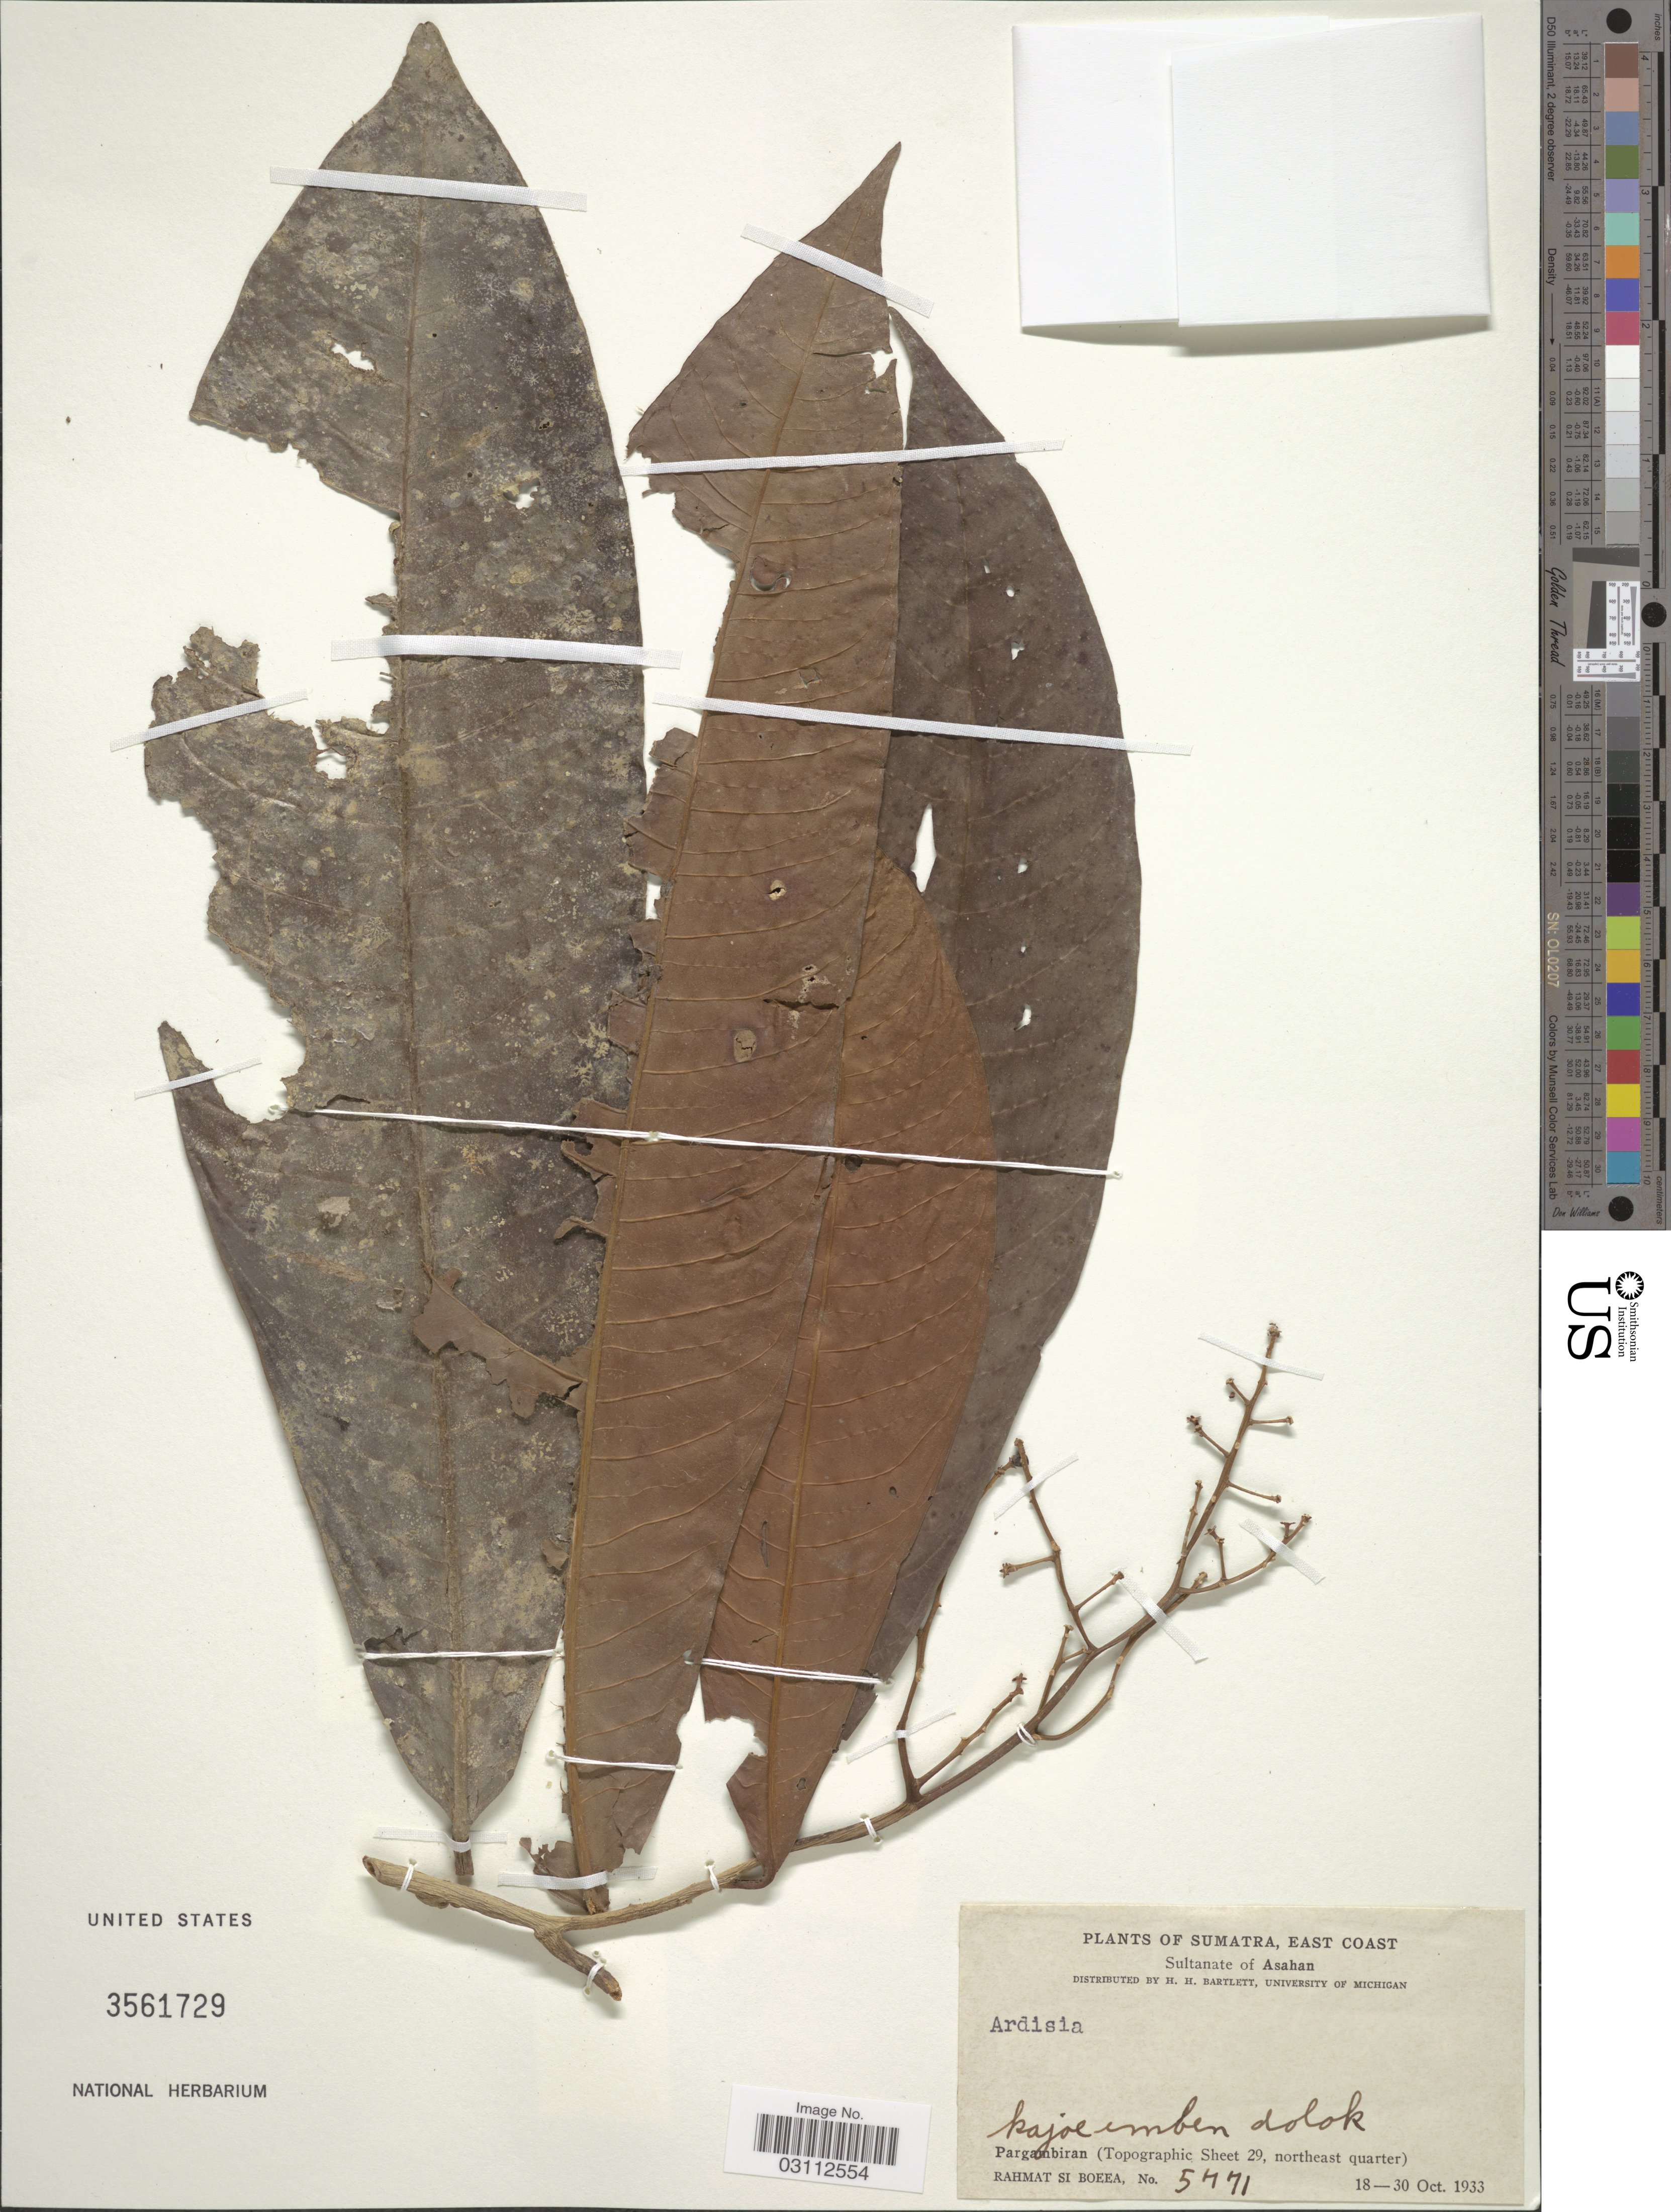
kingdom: Plantae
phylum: Tracheophyta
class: Magnoliopsida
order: Ericales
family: Primulaceae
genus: Ardisia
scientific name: Ardisia sp.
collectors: Rahmat Si Boeea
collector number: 5771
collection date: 1933-10-18/1933-10-30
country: Indonesia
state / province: Sumatra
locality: East Coast. Sultanate of Asahan. Pargambiran (Topographic Sheet 29, northeast quarter).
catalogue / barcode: US 3561729